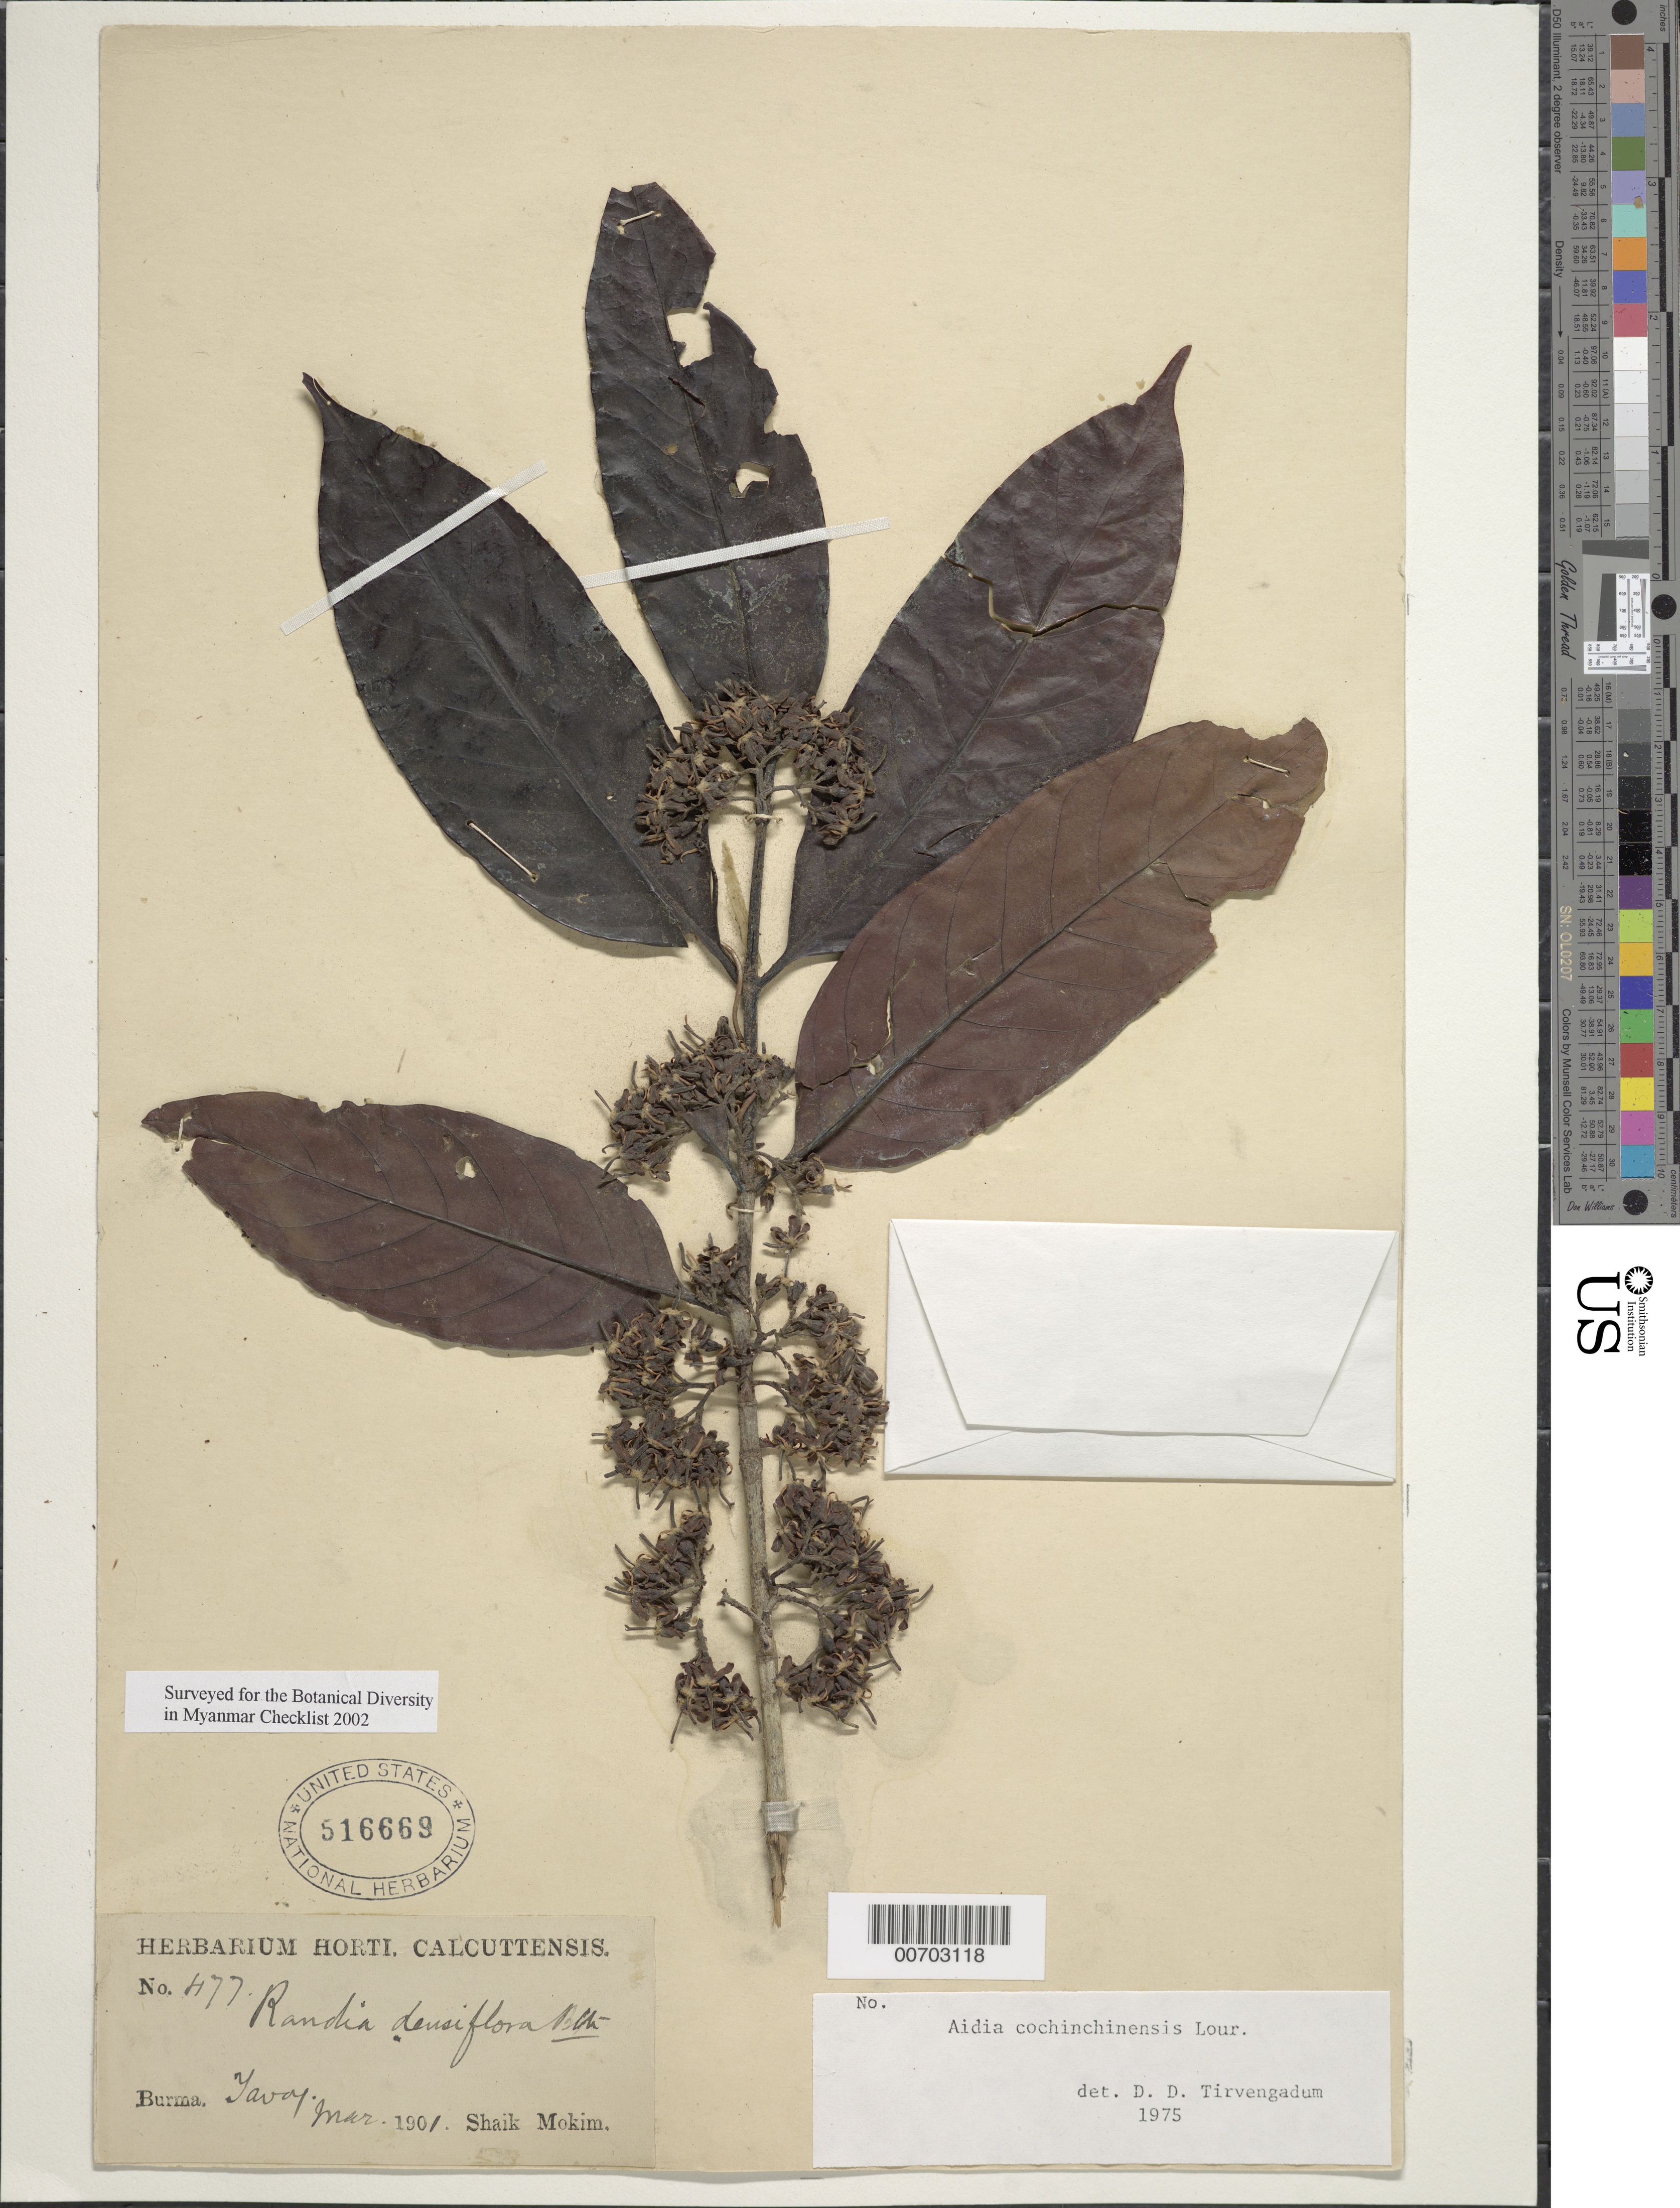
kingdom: Plantae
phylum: Tracheophyta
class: Magnoliopsida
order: Gentianales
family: Rubiaceae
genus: Aidia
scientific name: Aidia cochinchinensis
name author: (Lour.) Merr.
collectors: S. Mokim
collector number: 477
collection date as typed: Mar 1901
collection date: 1901-03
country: Myanmar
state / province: Tenasserim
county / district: Tavoy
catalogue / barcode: US 516669